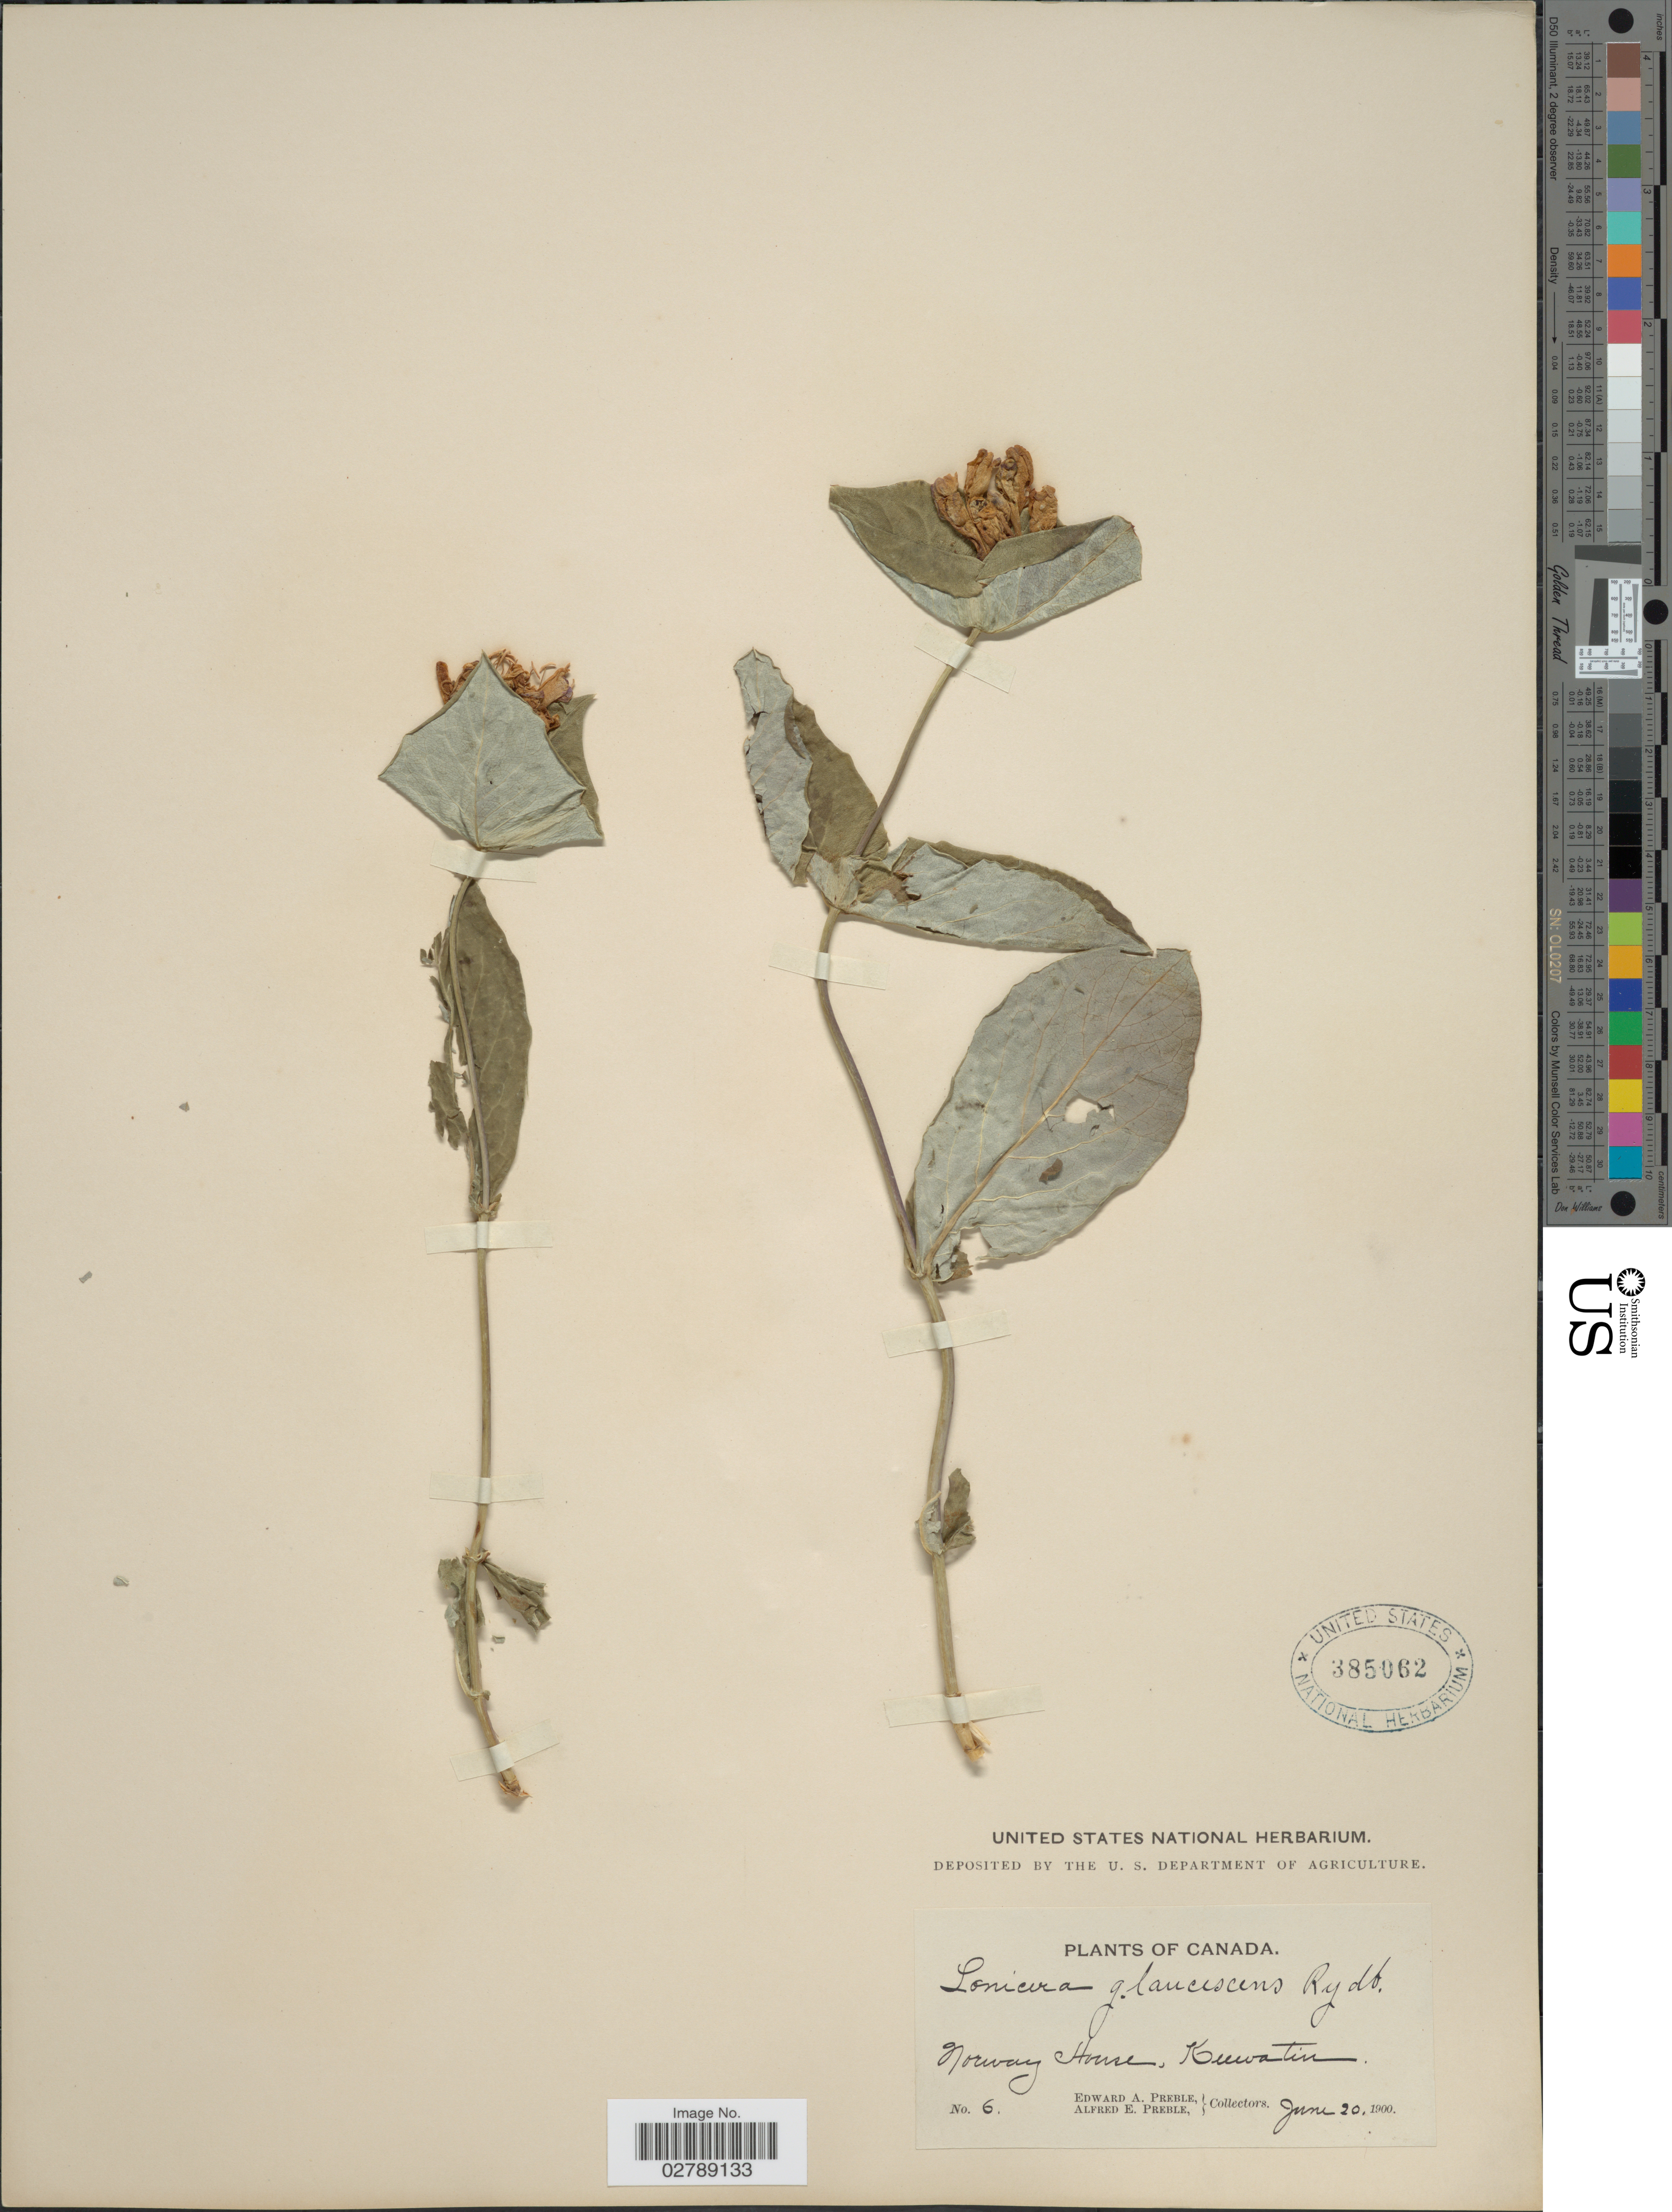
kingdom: Plantae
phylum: Tracheophyta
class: Magnoliopsida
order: Dipsacales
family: Caprifoliaceae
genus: Lonicera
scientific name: Lonicera dioica var. glaucescens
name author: (Rydb.) Butters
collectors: E. Preble & A. Preble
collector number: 6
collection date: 1900-06-20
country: Canada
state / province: Nunavut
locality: Norway House, Kuwatin.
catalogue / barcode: US 385062